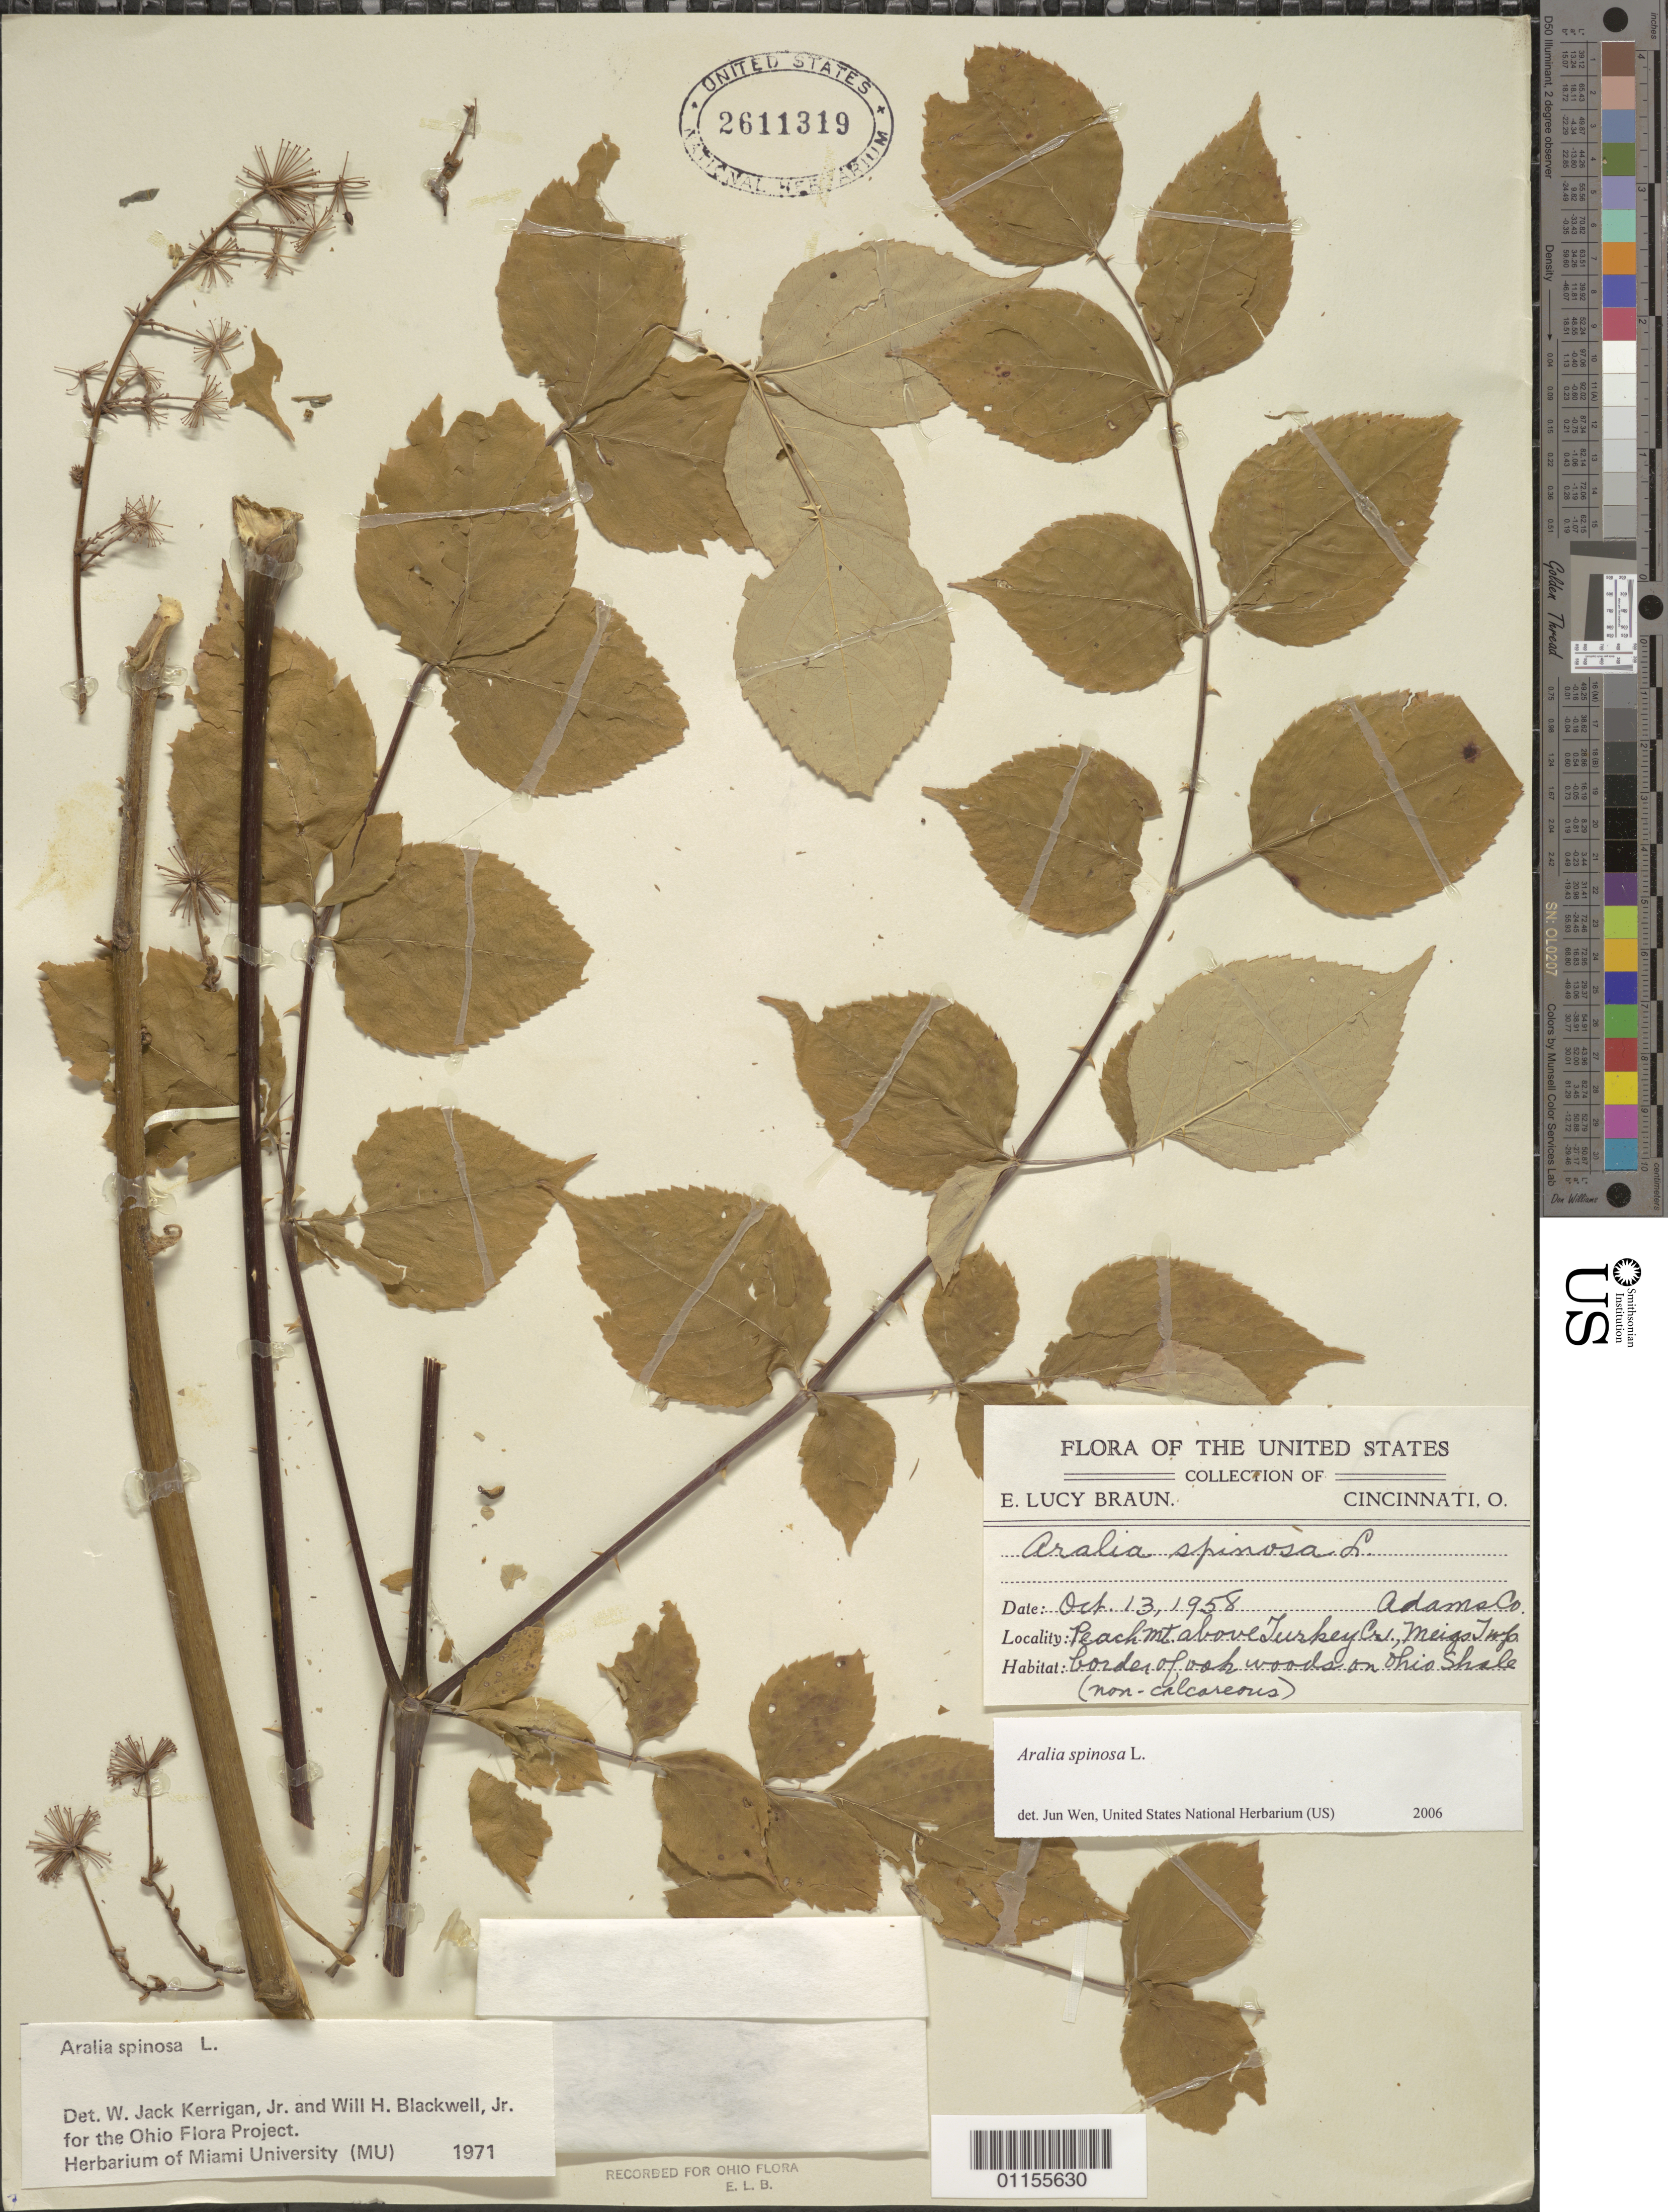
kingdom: Plantae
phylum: Tracheophyta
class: Magnoliopsida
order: Apiales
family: Araliaceae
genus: Aralia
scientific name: Aralia spinosa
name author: L.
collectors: E. L. Braun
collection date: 1958-10-13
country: United States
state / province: Ohio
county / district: Adams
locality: Peach Mt.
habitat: Woods.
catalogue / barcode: US 2611319